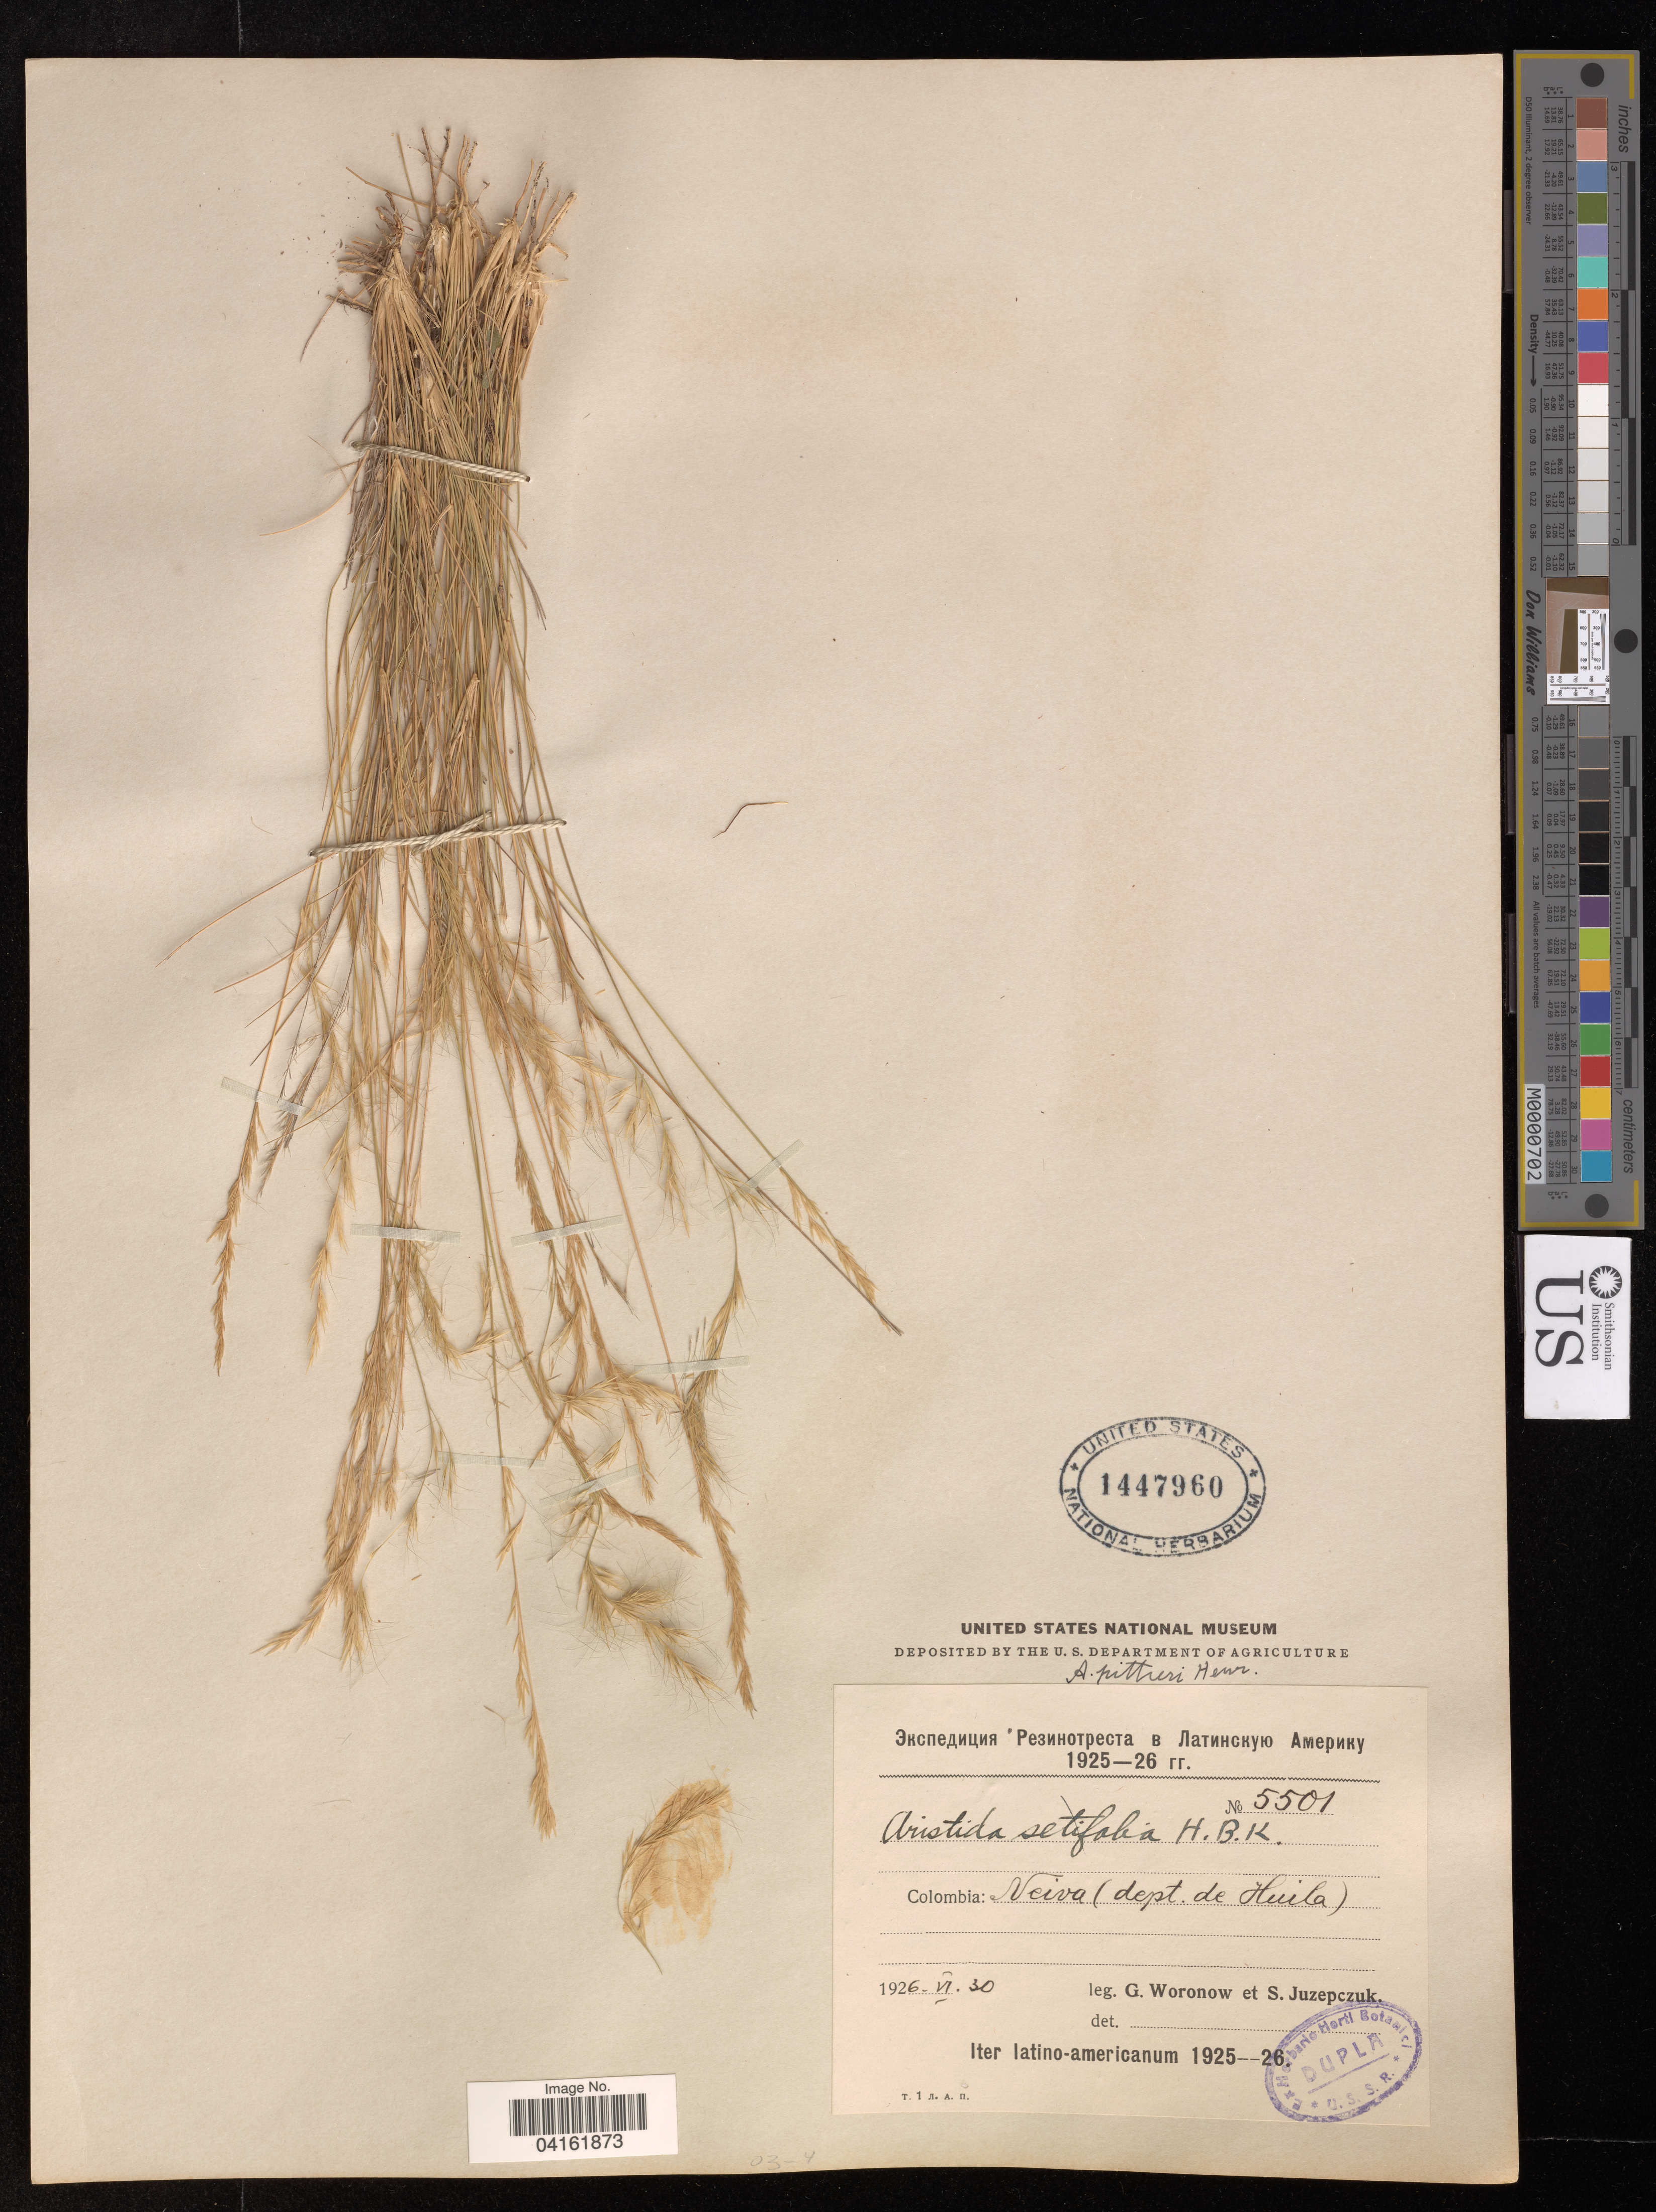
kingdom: Plantae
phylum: Tracheophyta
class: Liliopsida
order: Poales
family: Poaceae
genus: Aristida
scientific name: Aristida setifolia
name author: Kunth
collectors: G. Woronow & S. V. Juzepczuk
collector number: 5501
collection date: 1926-06-30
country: Colombia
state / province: Huila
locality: Neiva.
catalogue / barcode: US 1447960